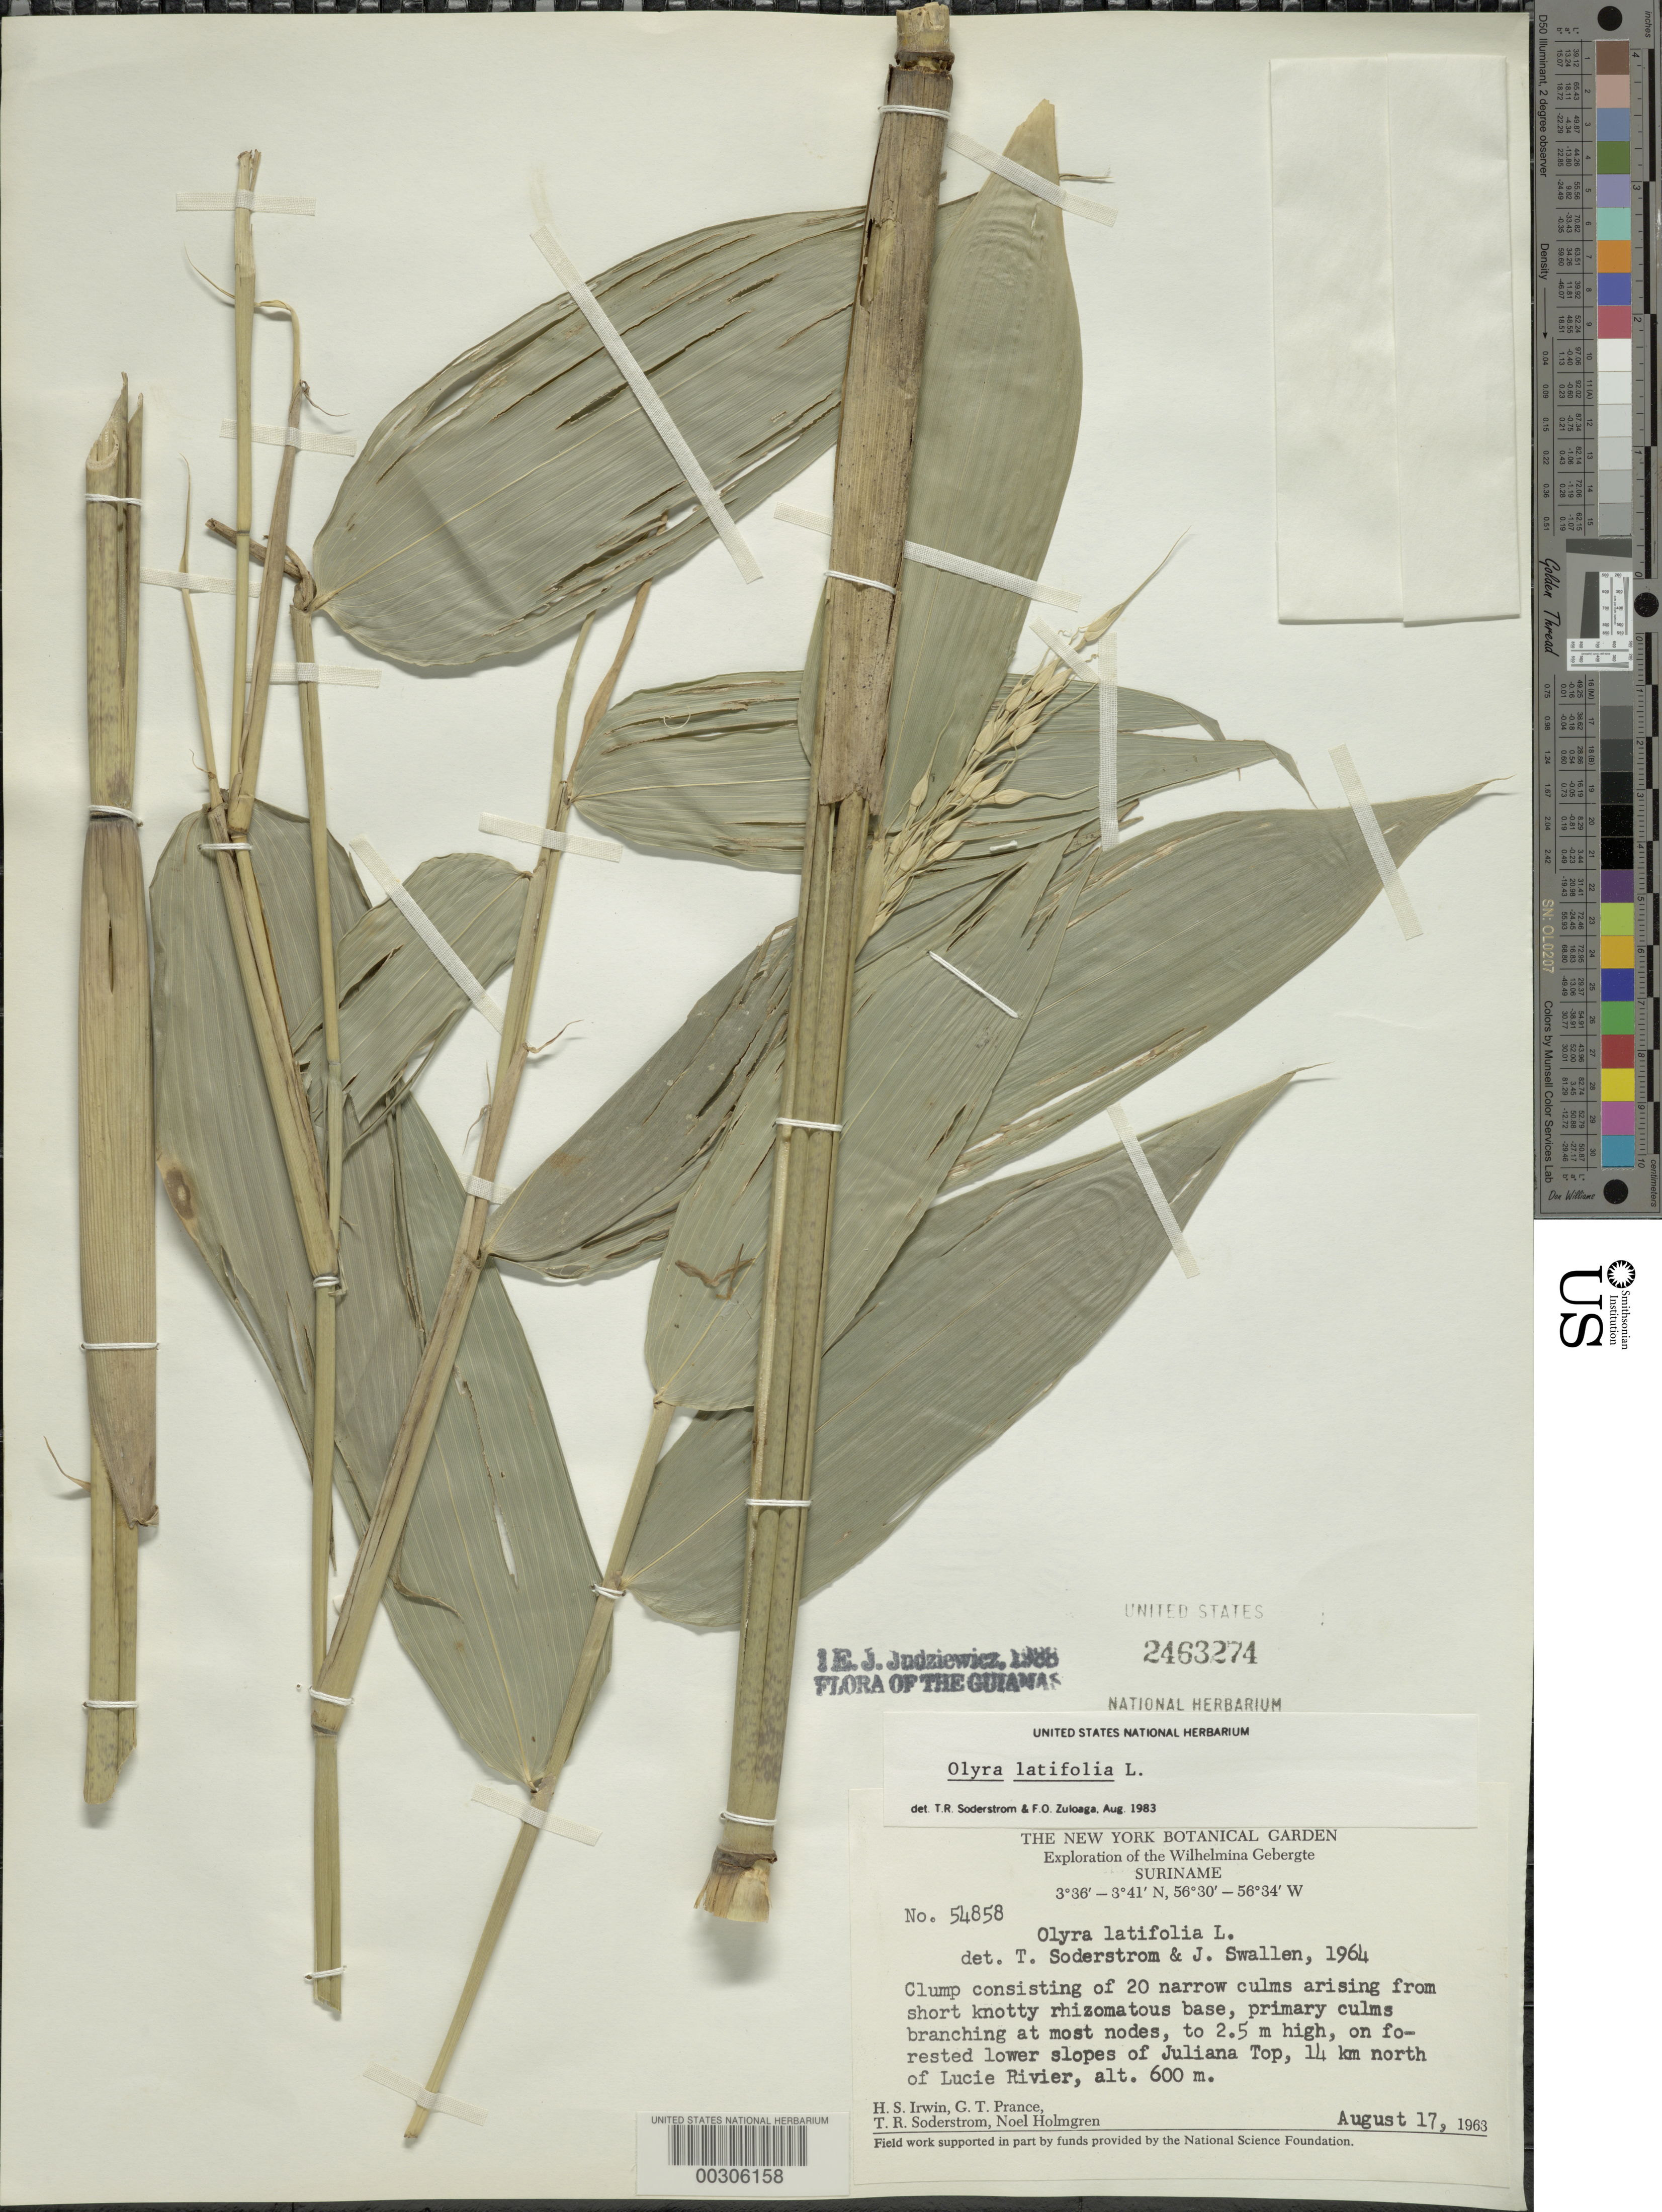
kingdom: Plantae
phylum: Tracheophyta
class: Liliopsida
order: Poales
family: Poaceae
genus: Olyra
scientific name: Olyra latifolia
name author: L.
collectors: H. Irwin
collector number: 54858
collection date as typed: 17 Aug 1963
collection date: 1963-08-17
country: Suriname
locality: Lucie river, juliana top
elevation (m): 600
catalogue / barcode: US 2463274